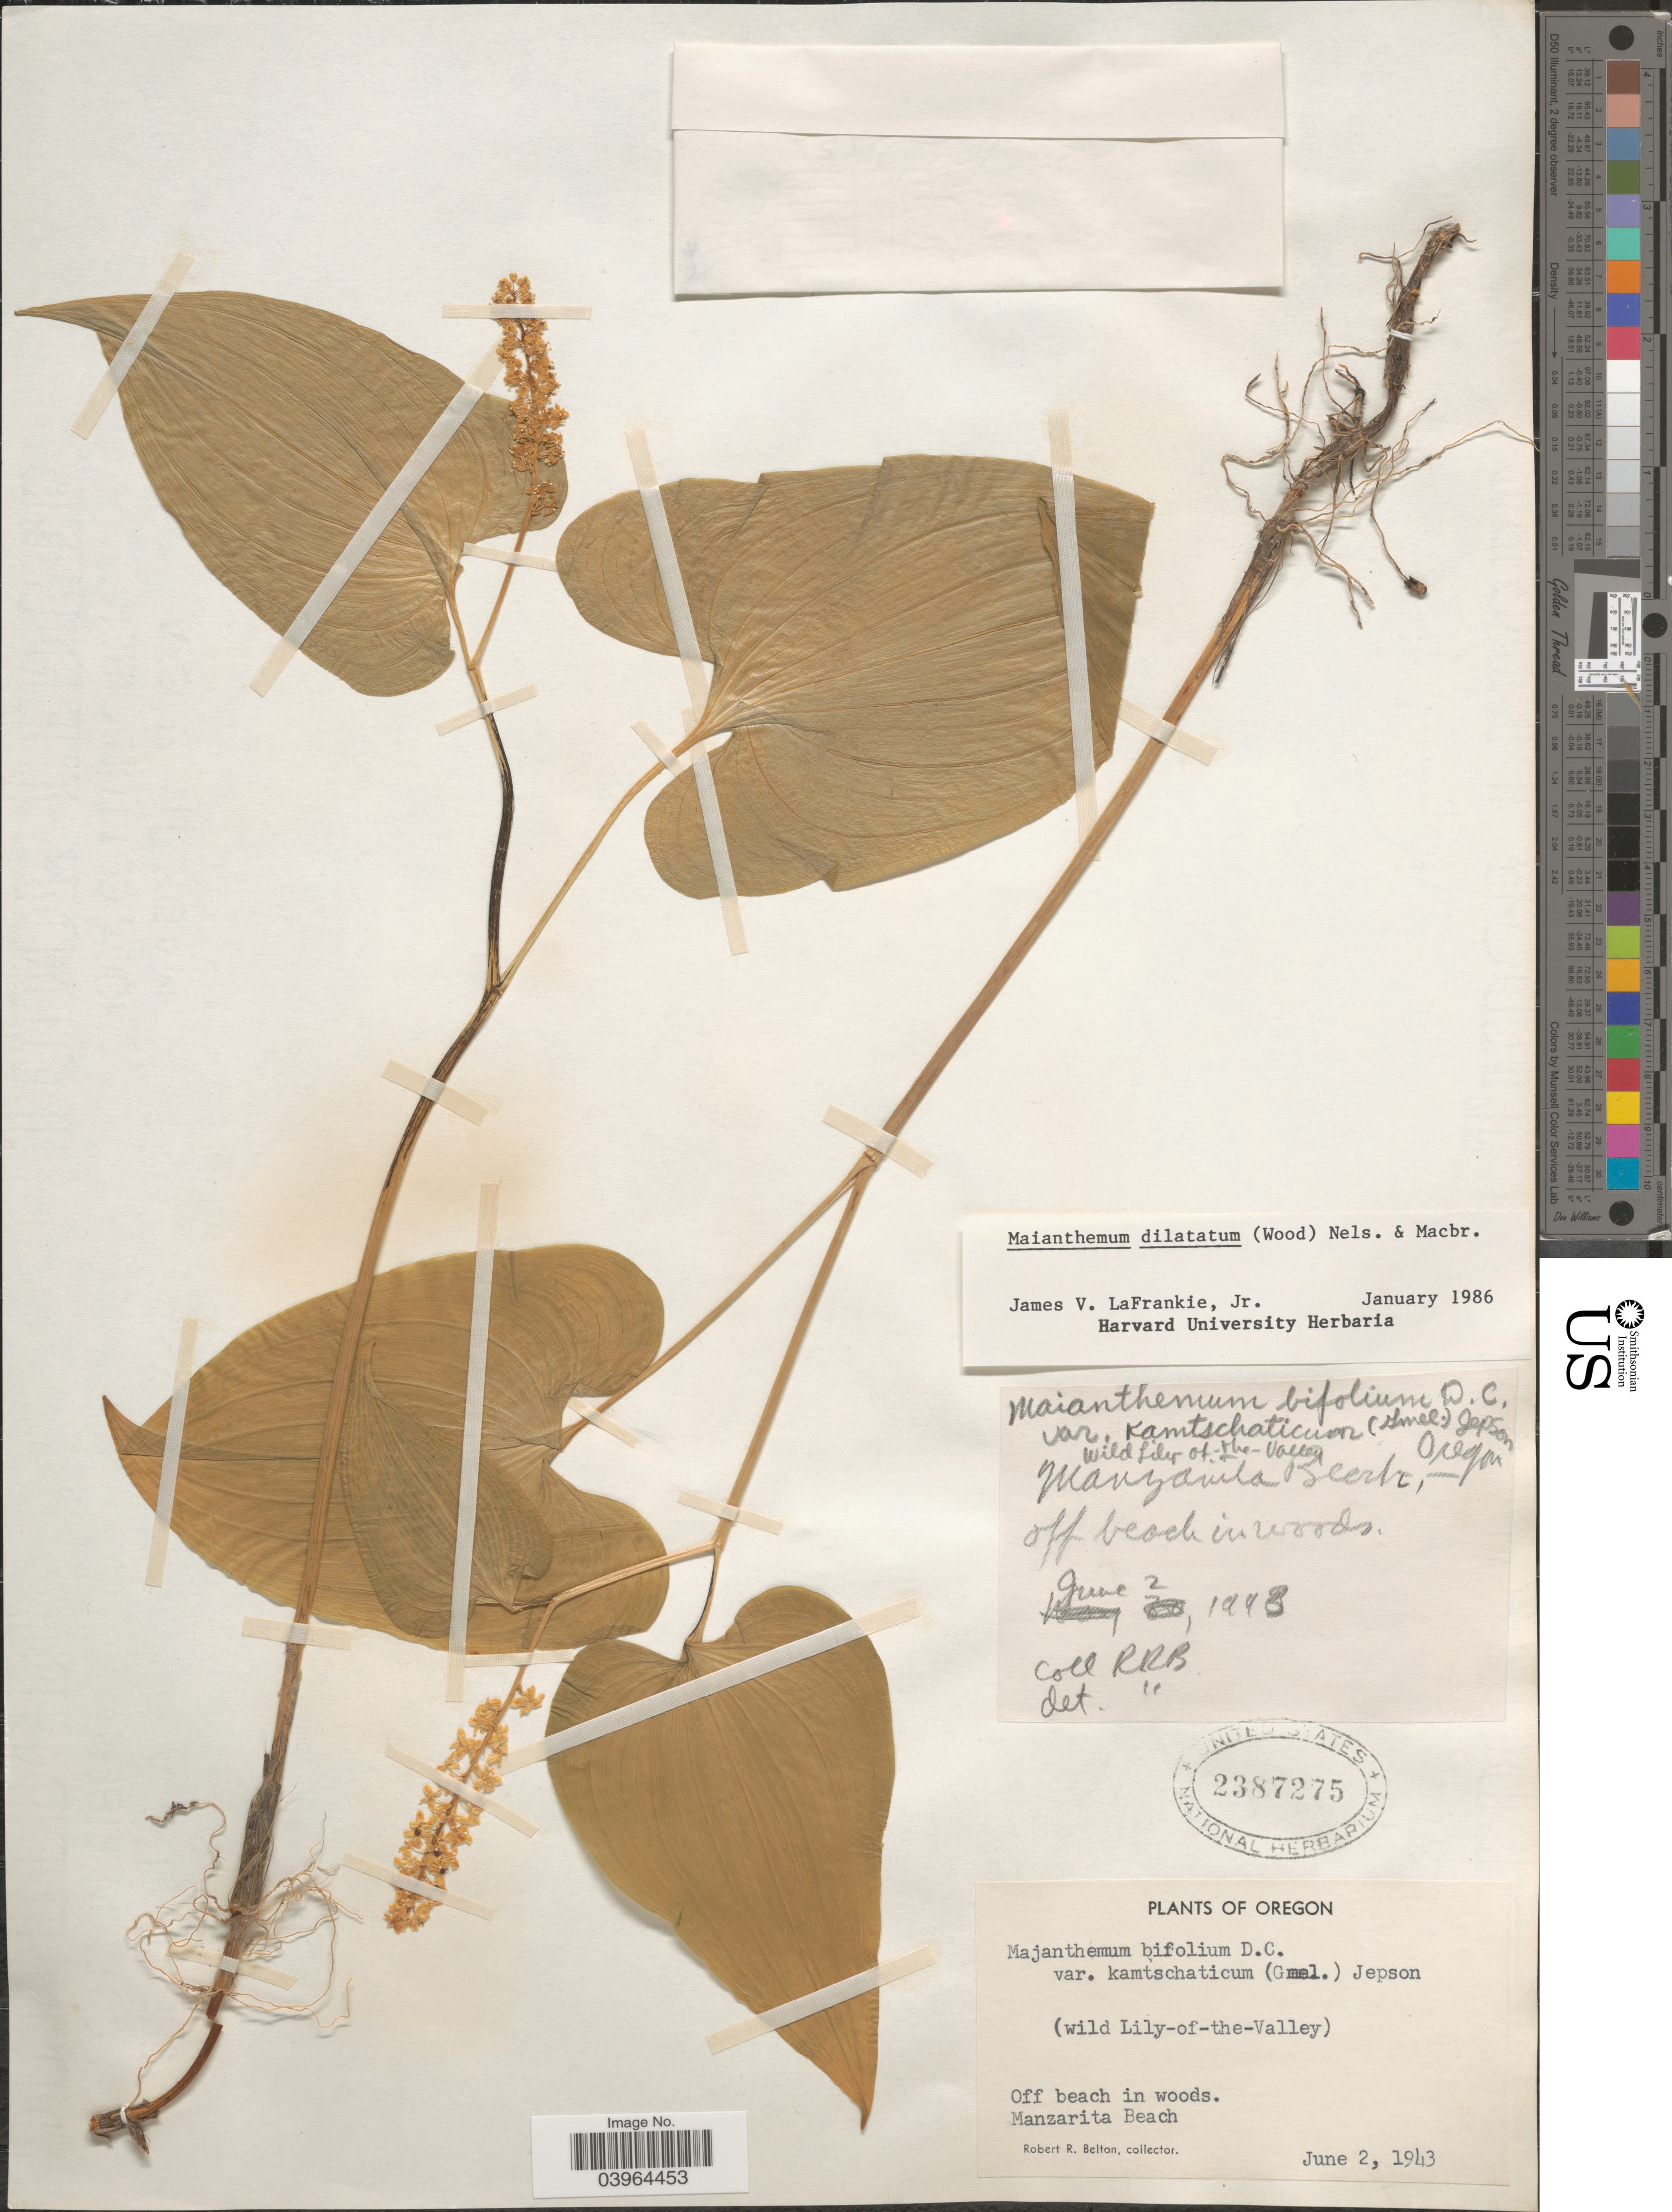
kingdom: Plantae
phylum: Tracheophyta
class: Liliopsida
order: Asparagales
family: Asparagaceae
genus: Maianthemum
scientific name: Maianthemum dilatatum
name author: (Alph. Wood) A. Nelson & J.F. Macbr.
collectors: R. Belton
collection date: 1943-06-02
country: United States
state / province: Oregon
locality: Off beach in woods. Manzarita Beach.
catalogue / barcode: US 2387275